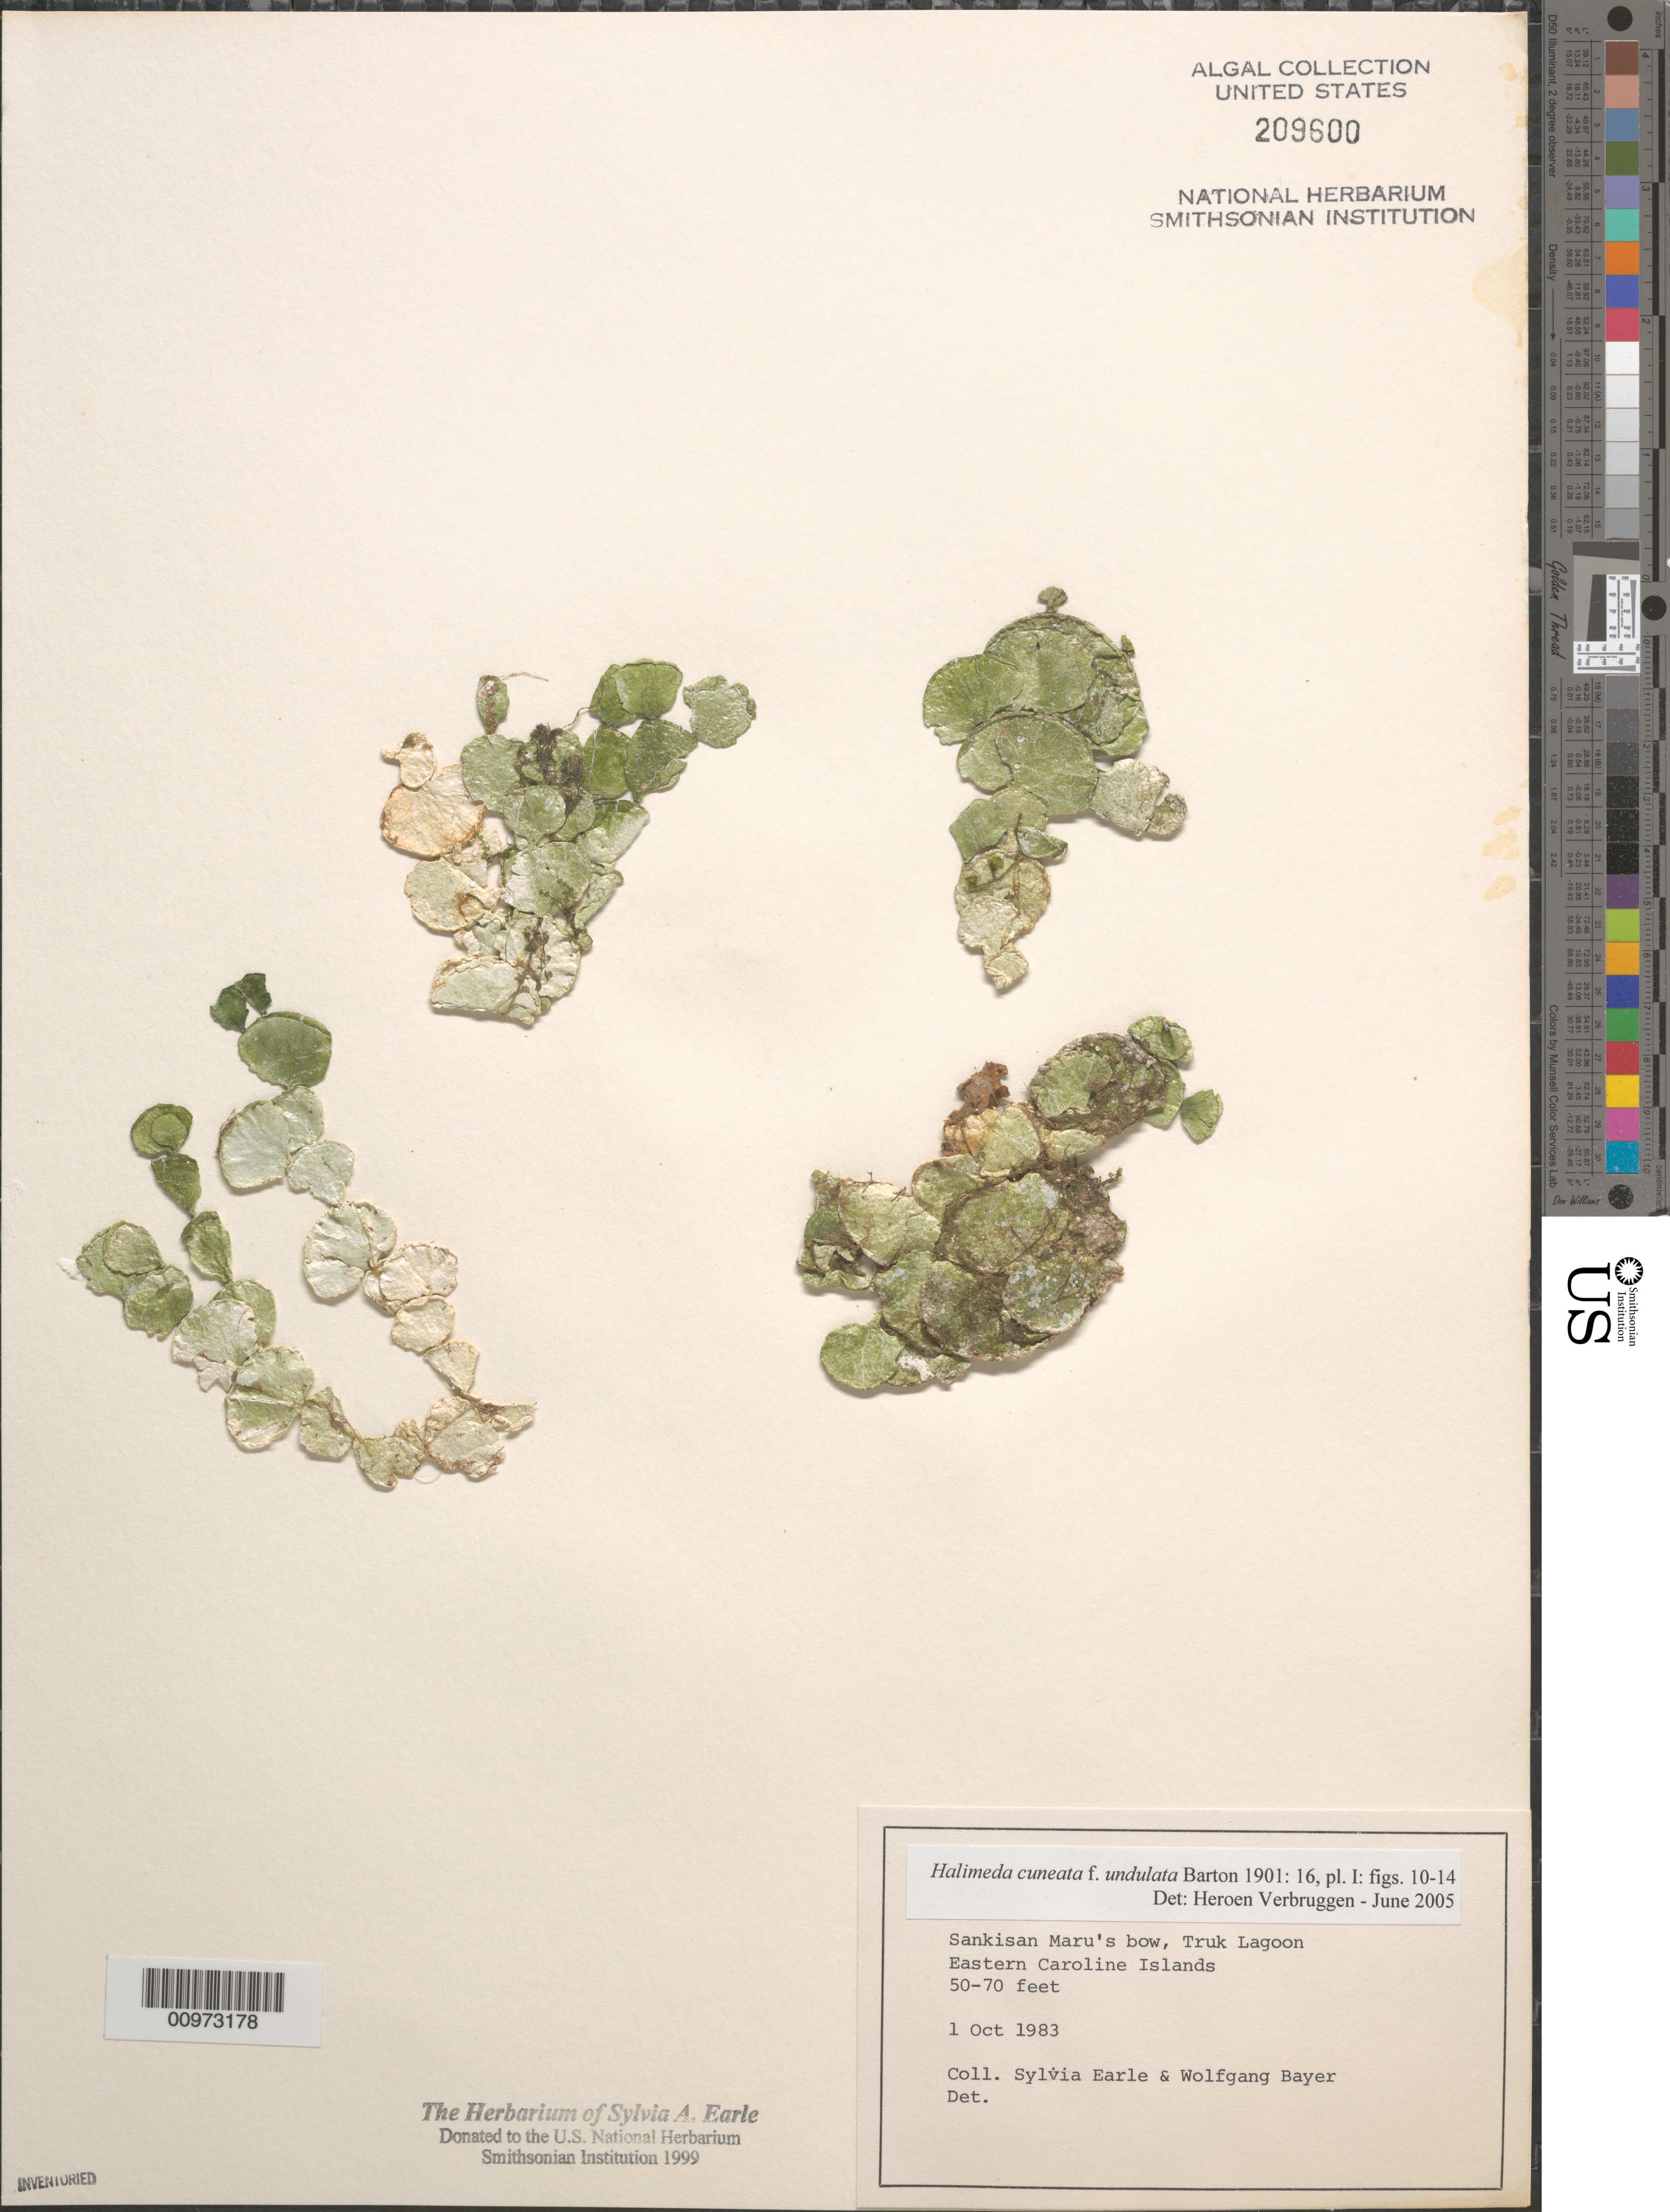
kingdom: Plantae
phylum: Chlorophyta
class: Ulvophyceae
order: Bryopsidales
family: Halimedaceae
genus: Halimeda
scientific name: Halimeda cuneata f. undulata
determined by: Verbruggen, H.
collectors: S. A. Earle & W. Bayer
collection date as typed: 01 Oct 1983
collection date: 1983-10-01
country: Micronesia, Federated States of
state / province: Truk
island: Truk (Chuuk) Is.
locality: Sankisan Maru, Chuuk Lagoon [Truk Lagoon]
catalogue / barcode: US 209600